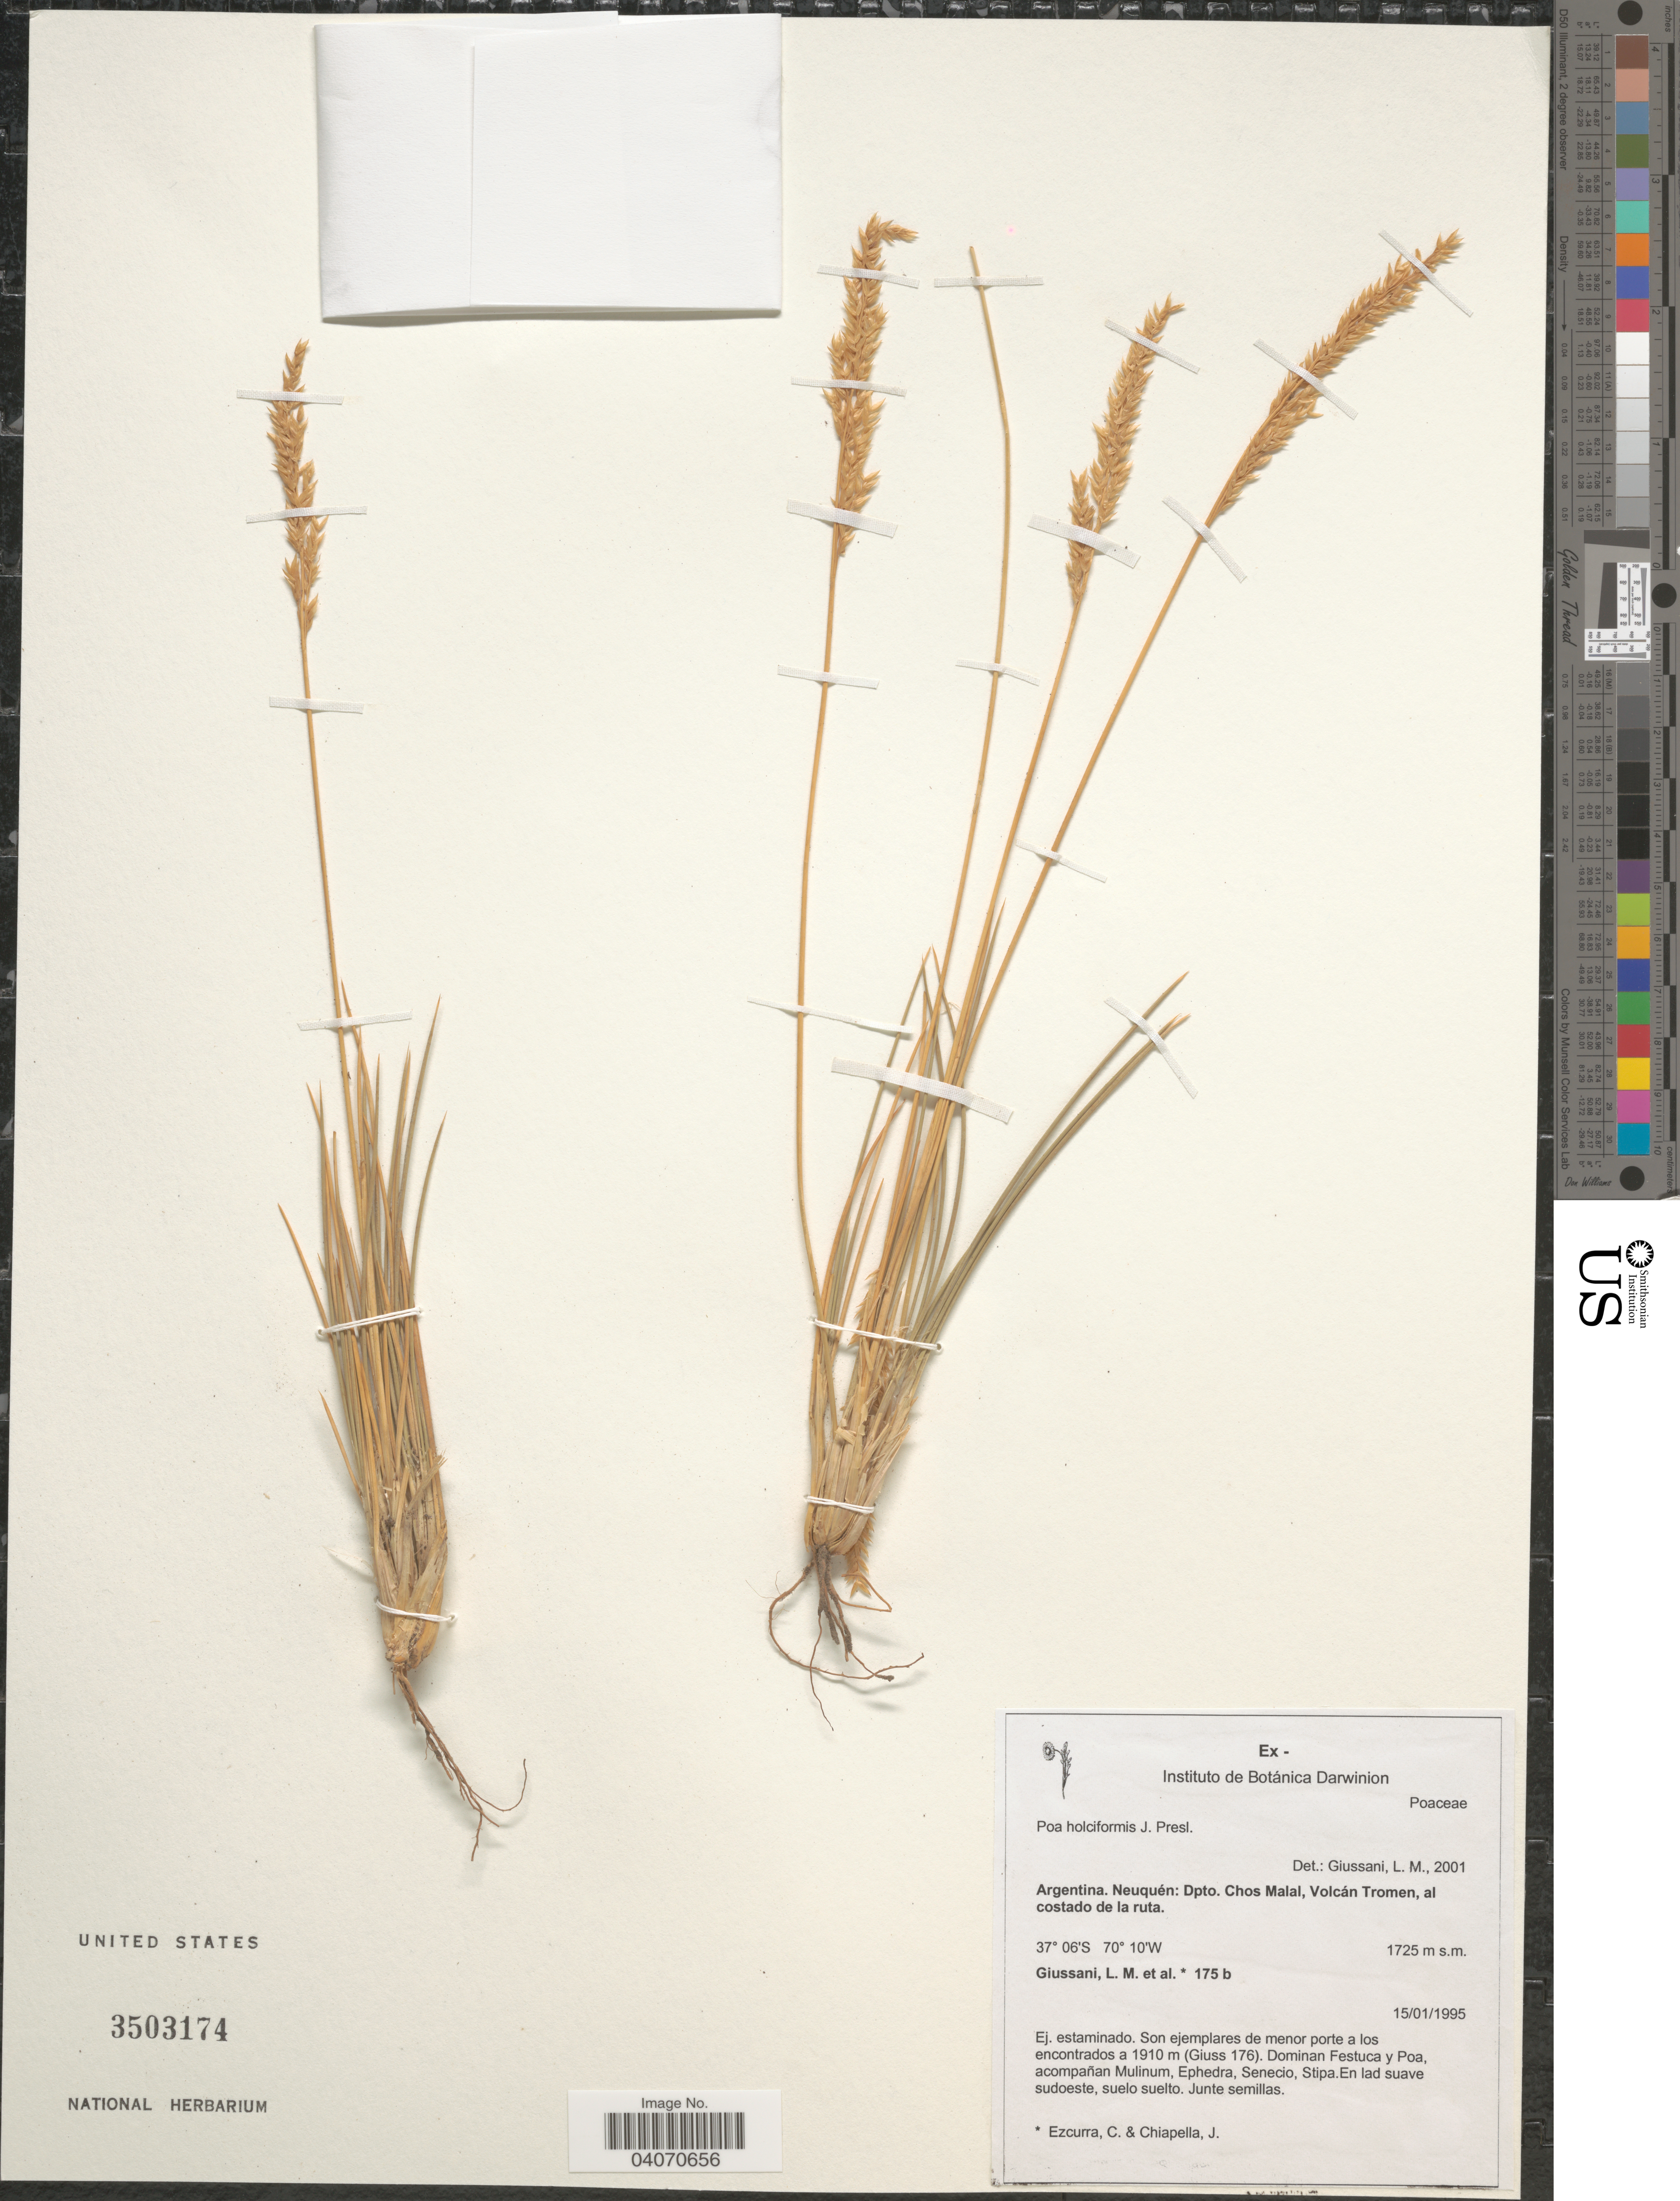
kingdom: Plantae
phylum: Tracheophyta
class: Liliopsida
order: Poales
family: Poaceae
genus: Poa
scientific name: Poa holciformis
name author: J. Presl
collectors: L. Giussani, C. Ezcurra & J. Chiapella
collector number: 175b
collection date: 1995-01-15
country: Argentina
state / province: Neuquen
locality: Dpto. Chos Malal, Volcán Tromen, al costado de la ruta.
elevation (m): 1725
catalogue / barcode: US 3503174